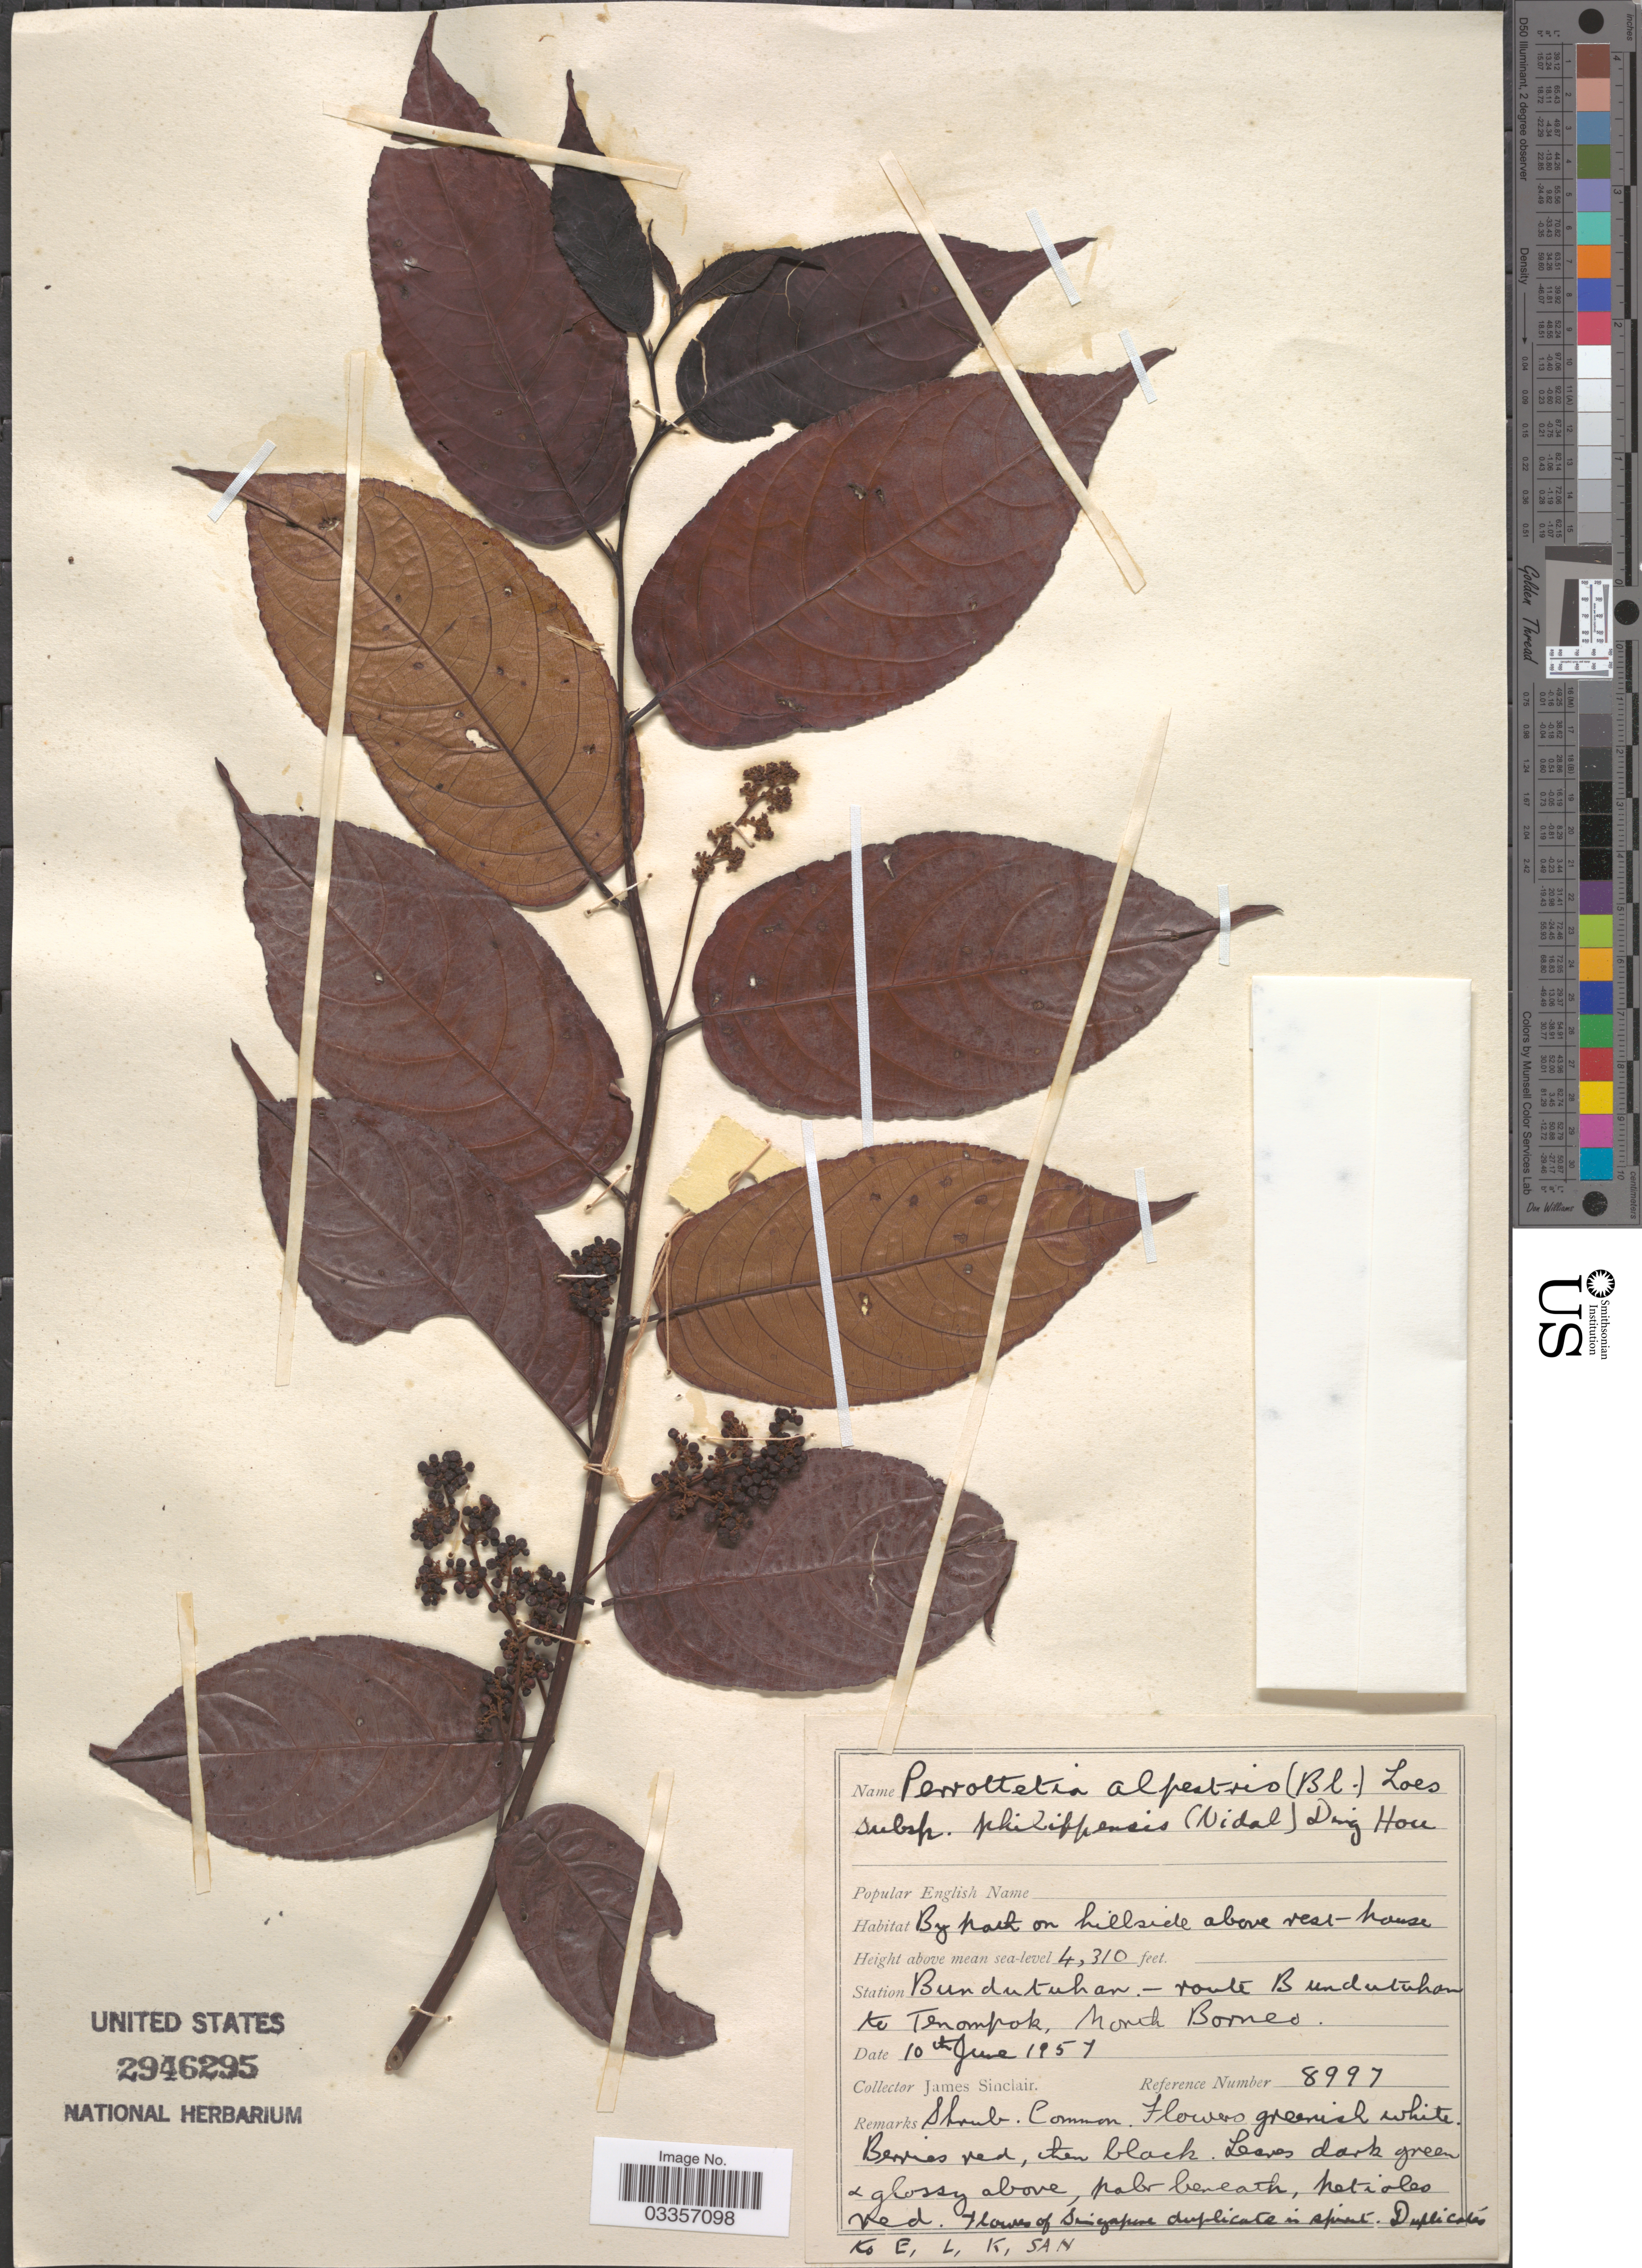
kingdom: Plantae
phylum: Tracheophyta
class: Magnoliopsida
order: Huerteales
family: Dipentodontaceae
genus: Perrottetia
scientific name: Perrottetia alpestris subsp. philippinensis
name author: (S. Vidal) Ding Hou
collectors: J. Sinclair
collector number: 8997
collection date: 1957-06-10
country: Malaysia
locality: Station Bundutuhan - route Bundutuhan to Tenompok, North Borneo.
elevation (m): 1314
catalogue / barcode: US 2946295